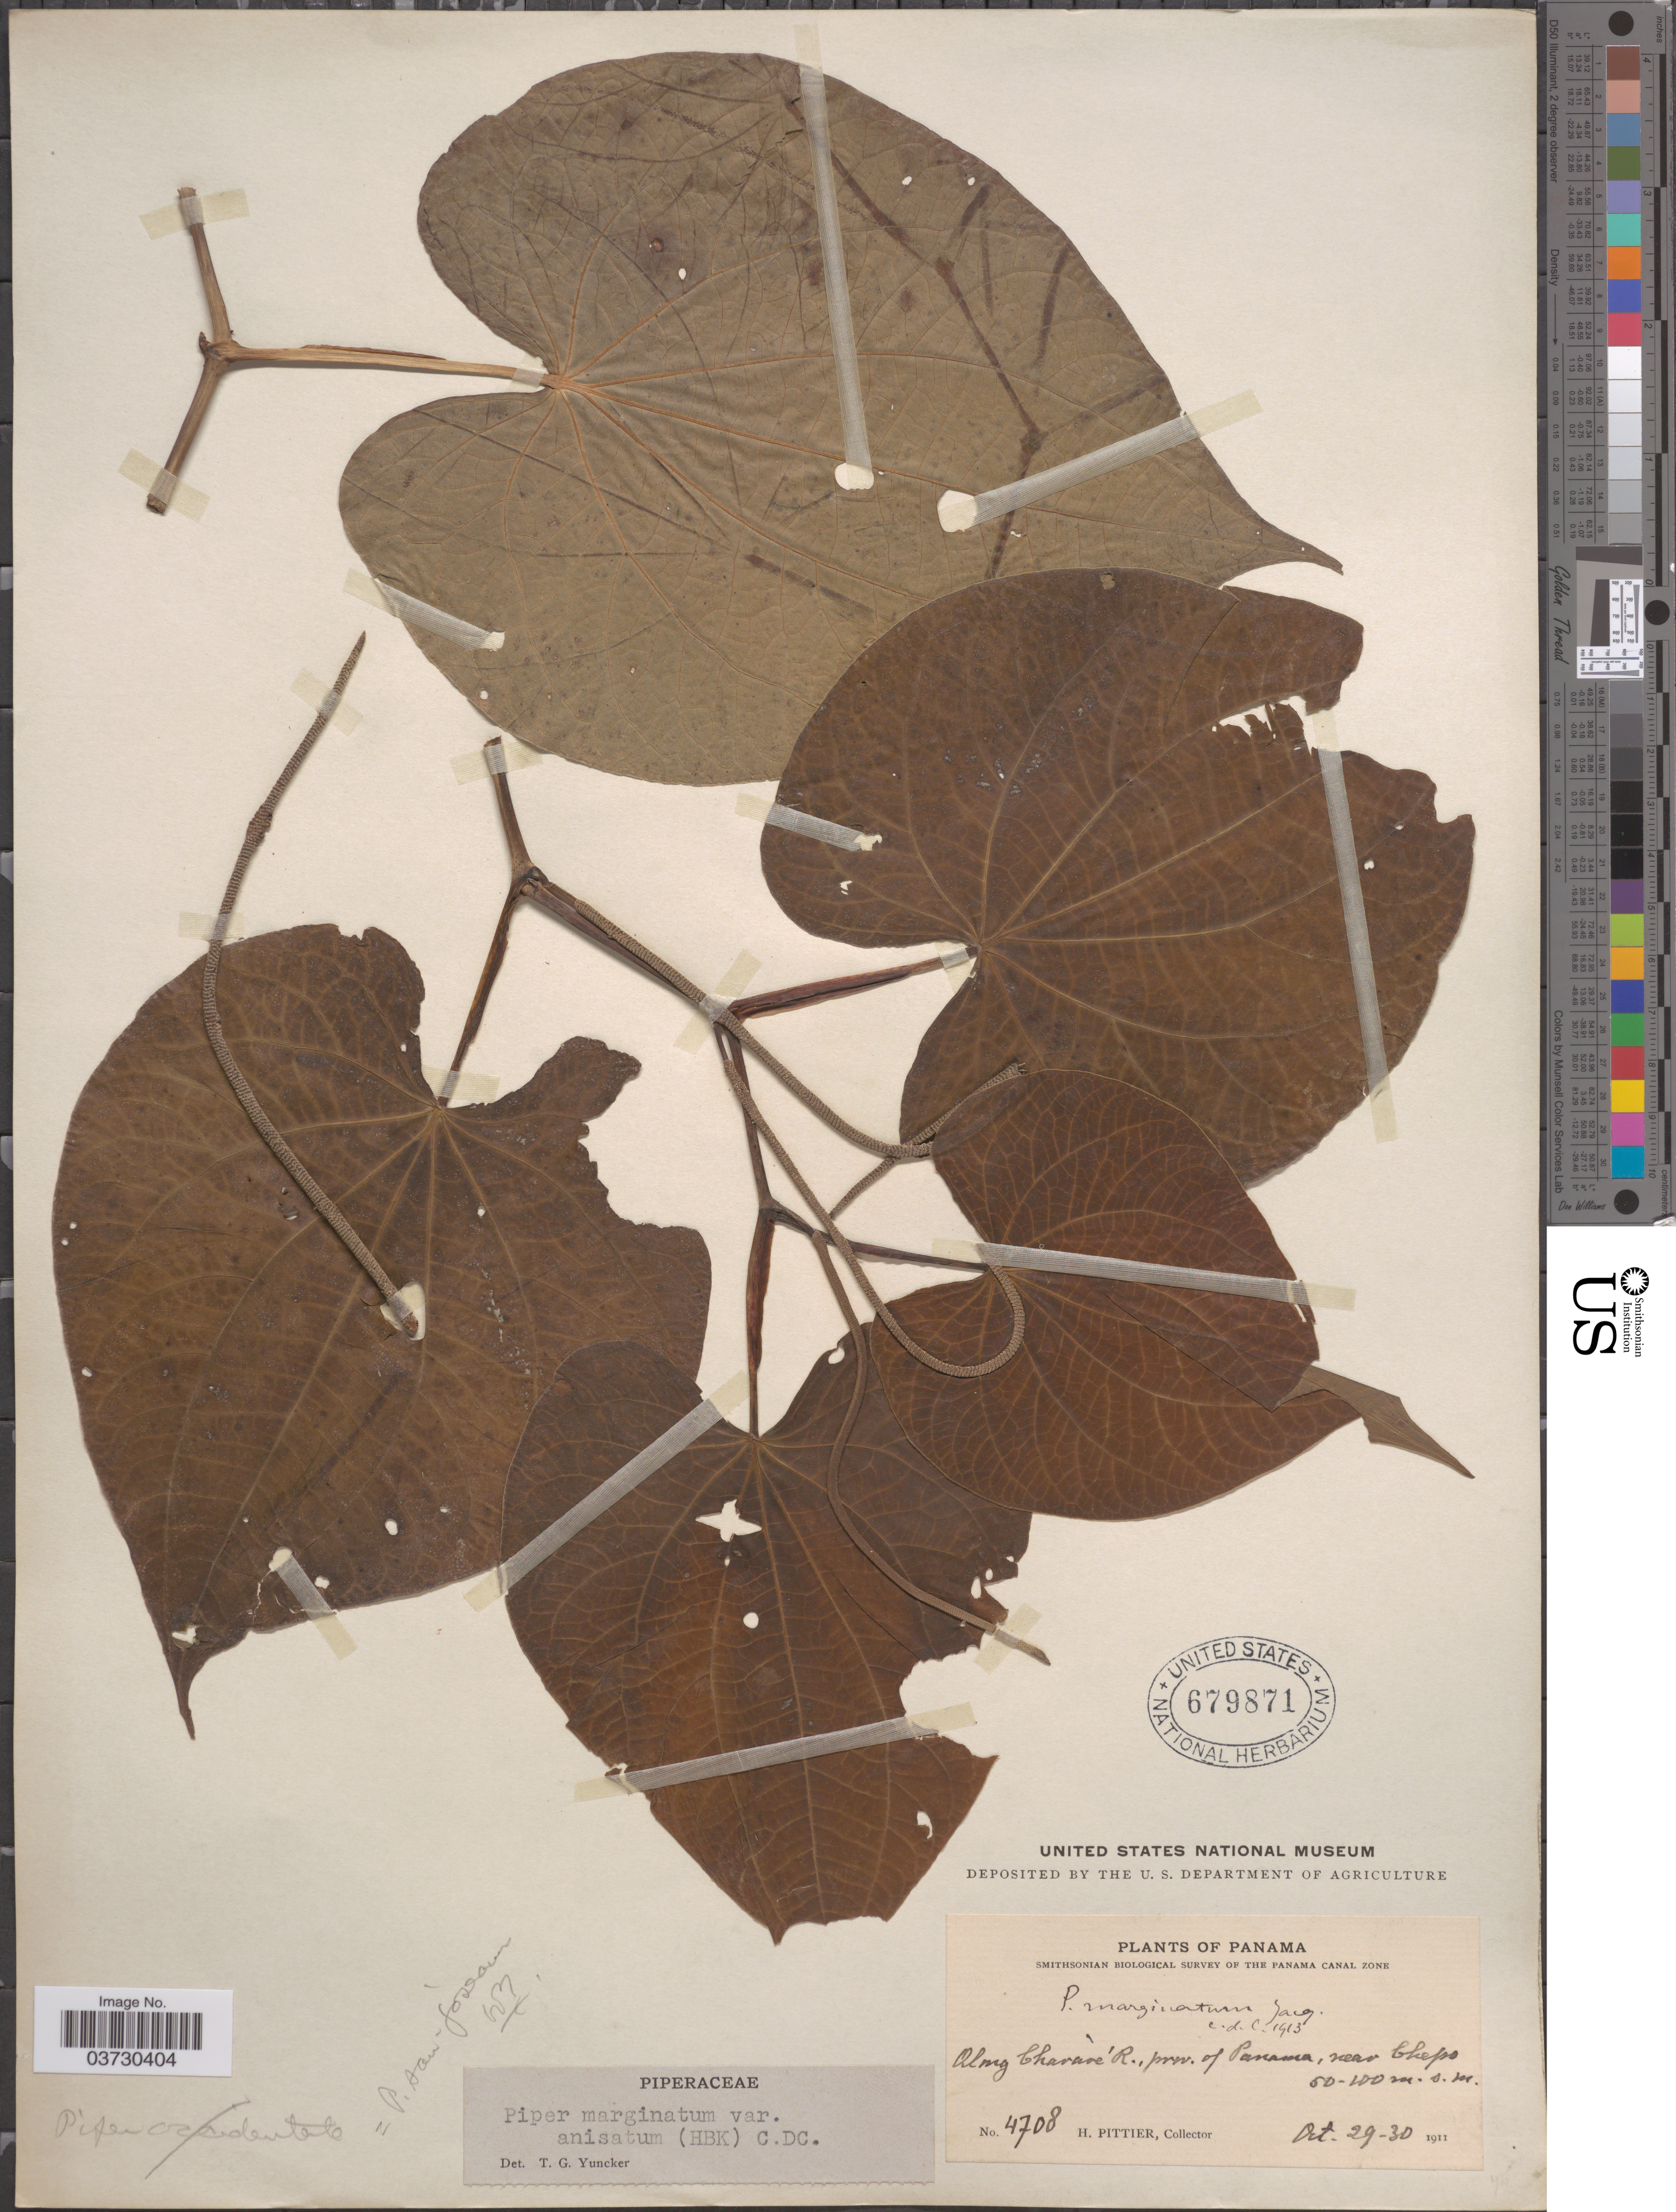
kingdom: Plantae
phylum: Tracheophyta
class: Magnoliopsida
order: Piperales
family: Piperaceae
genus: Piper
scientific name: Piper marginatum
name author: Jacq.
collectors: H. F. Pittier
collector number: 4708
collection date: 1911-10-29/1911-10-30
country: Panama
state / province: Panamá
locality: Along Charàre 'R., near Chepo.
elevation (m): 50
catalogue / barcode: US 679871